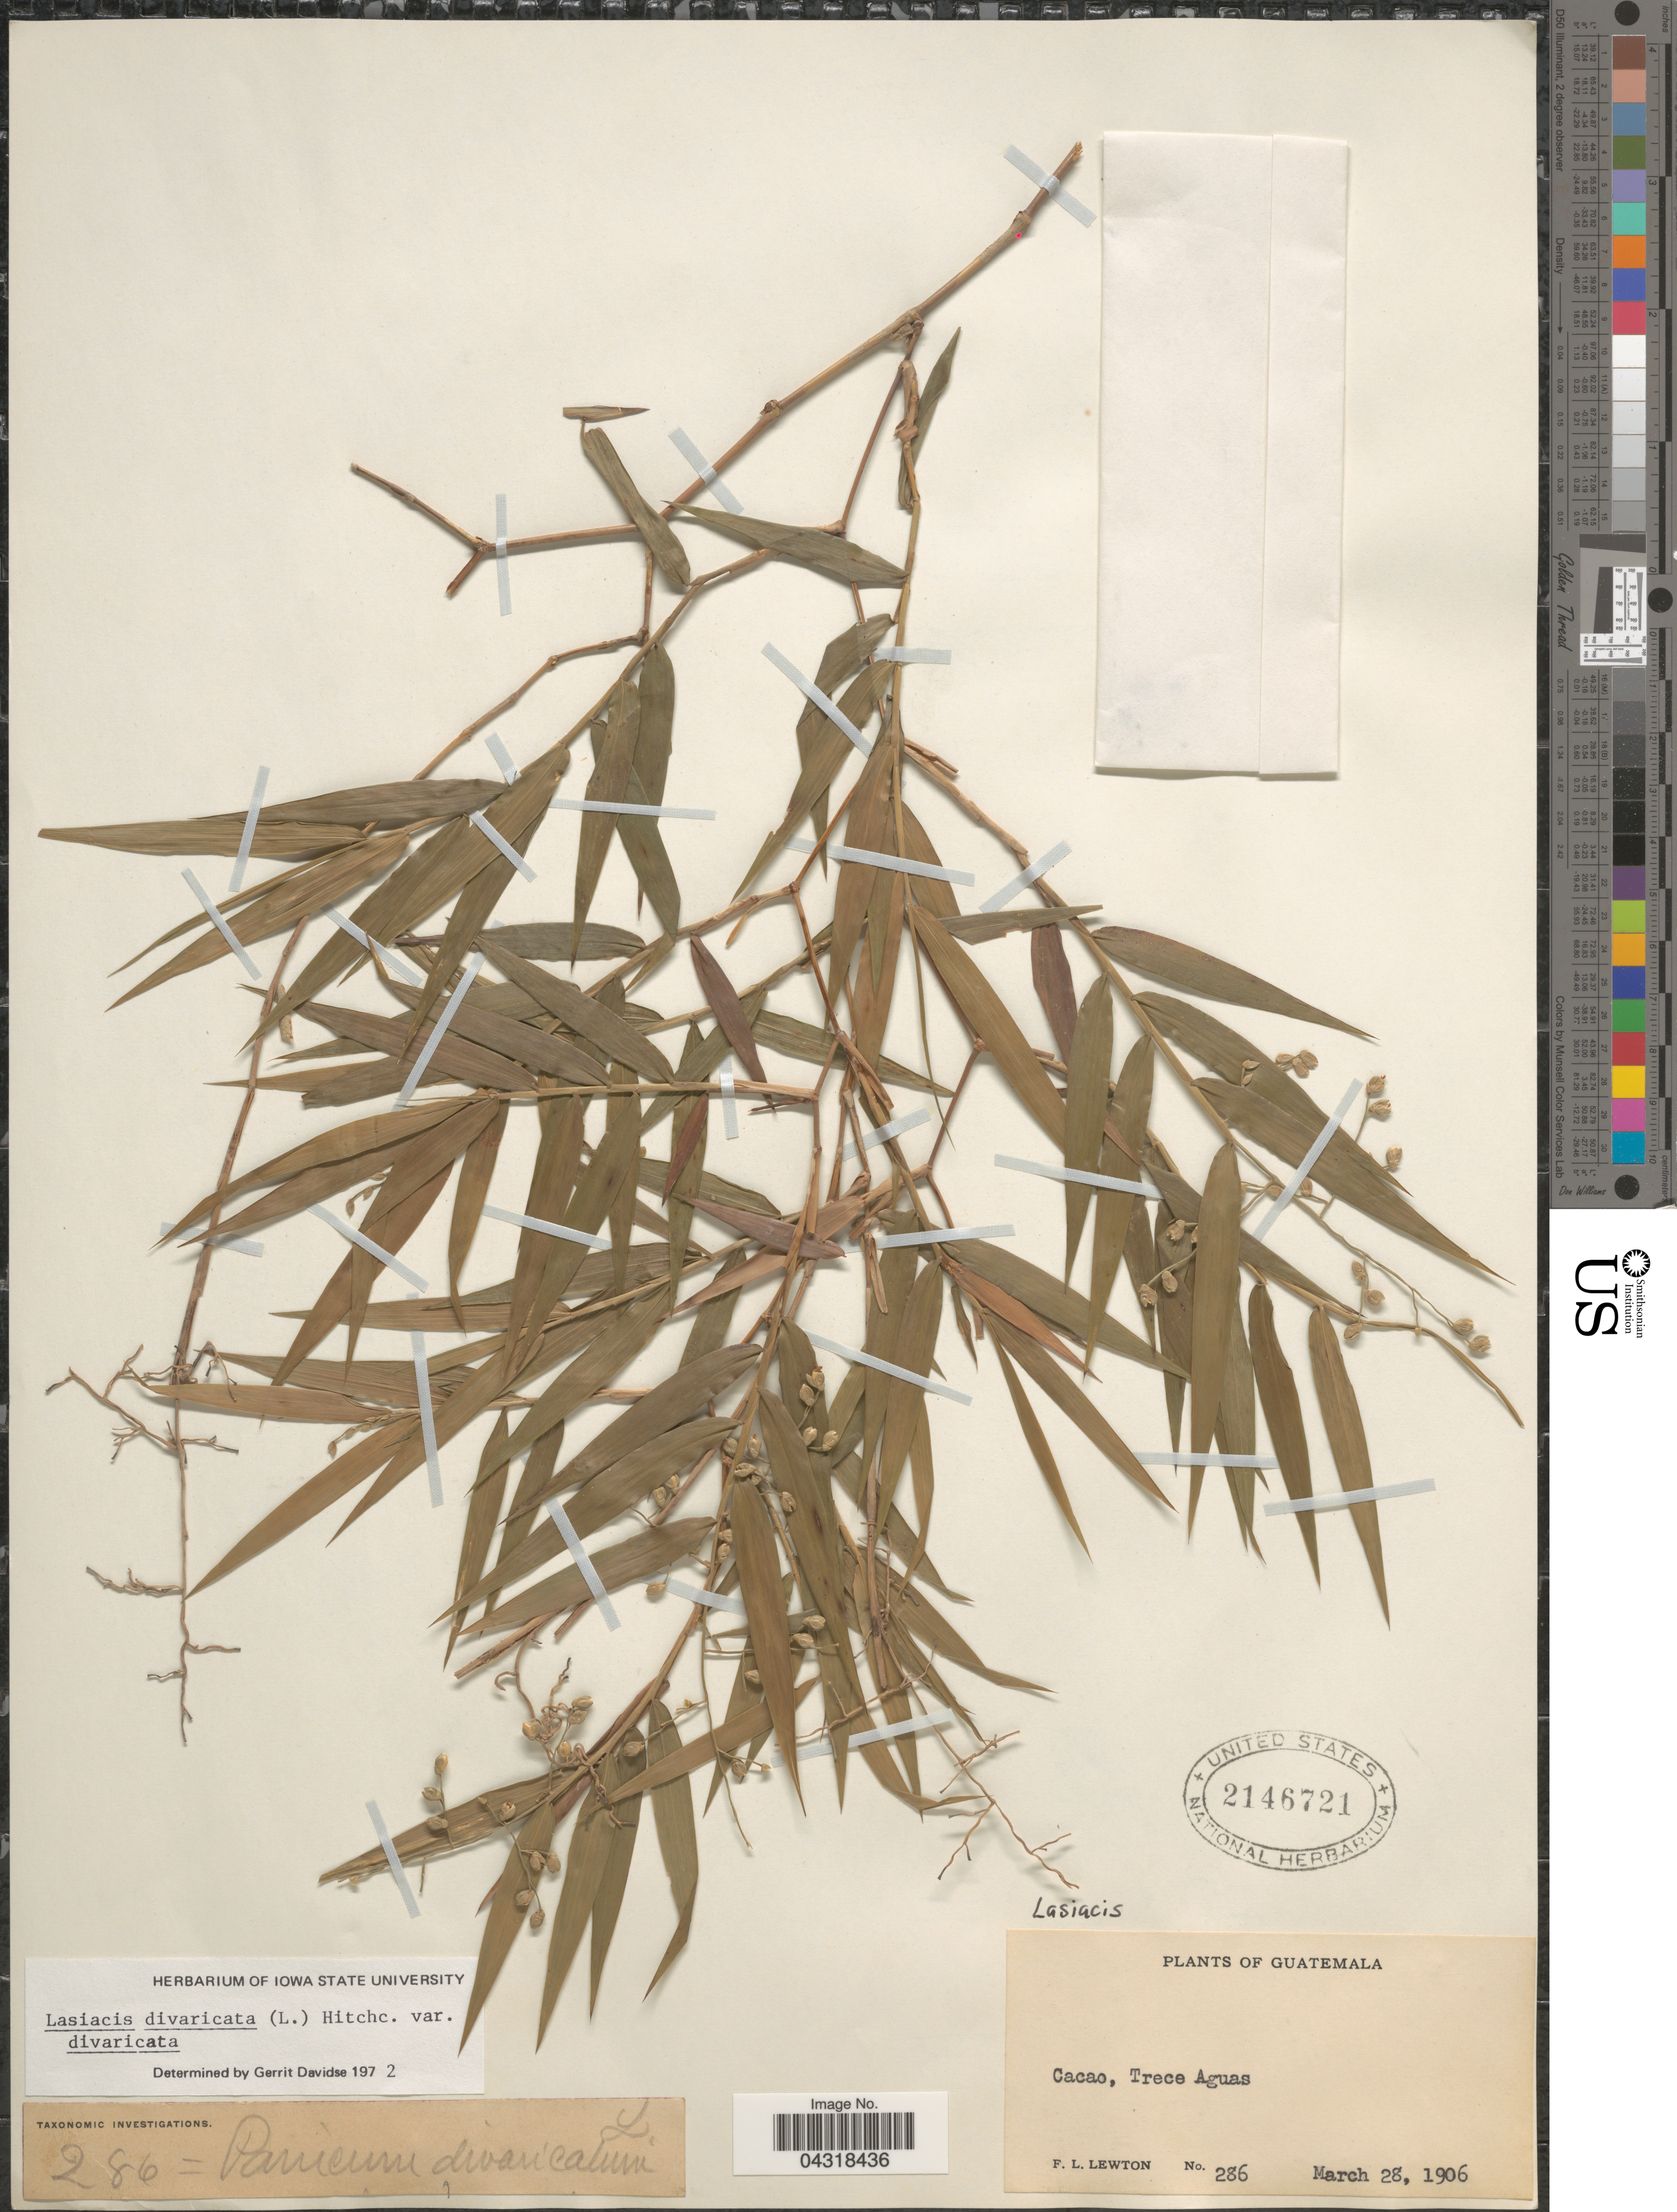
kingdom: Plantae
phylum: Tracheophyta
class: Liliopsida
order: Poales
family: Poaceae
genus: Lasiacis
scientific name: Lasiacis divaricata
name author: (L.) Hitchc.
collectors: F. L. Lewton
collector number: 286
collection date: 1906-03-28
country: Guatemala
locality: Cacao, Trece Aguas.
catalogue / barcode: US 2146721